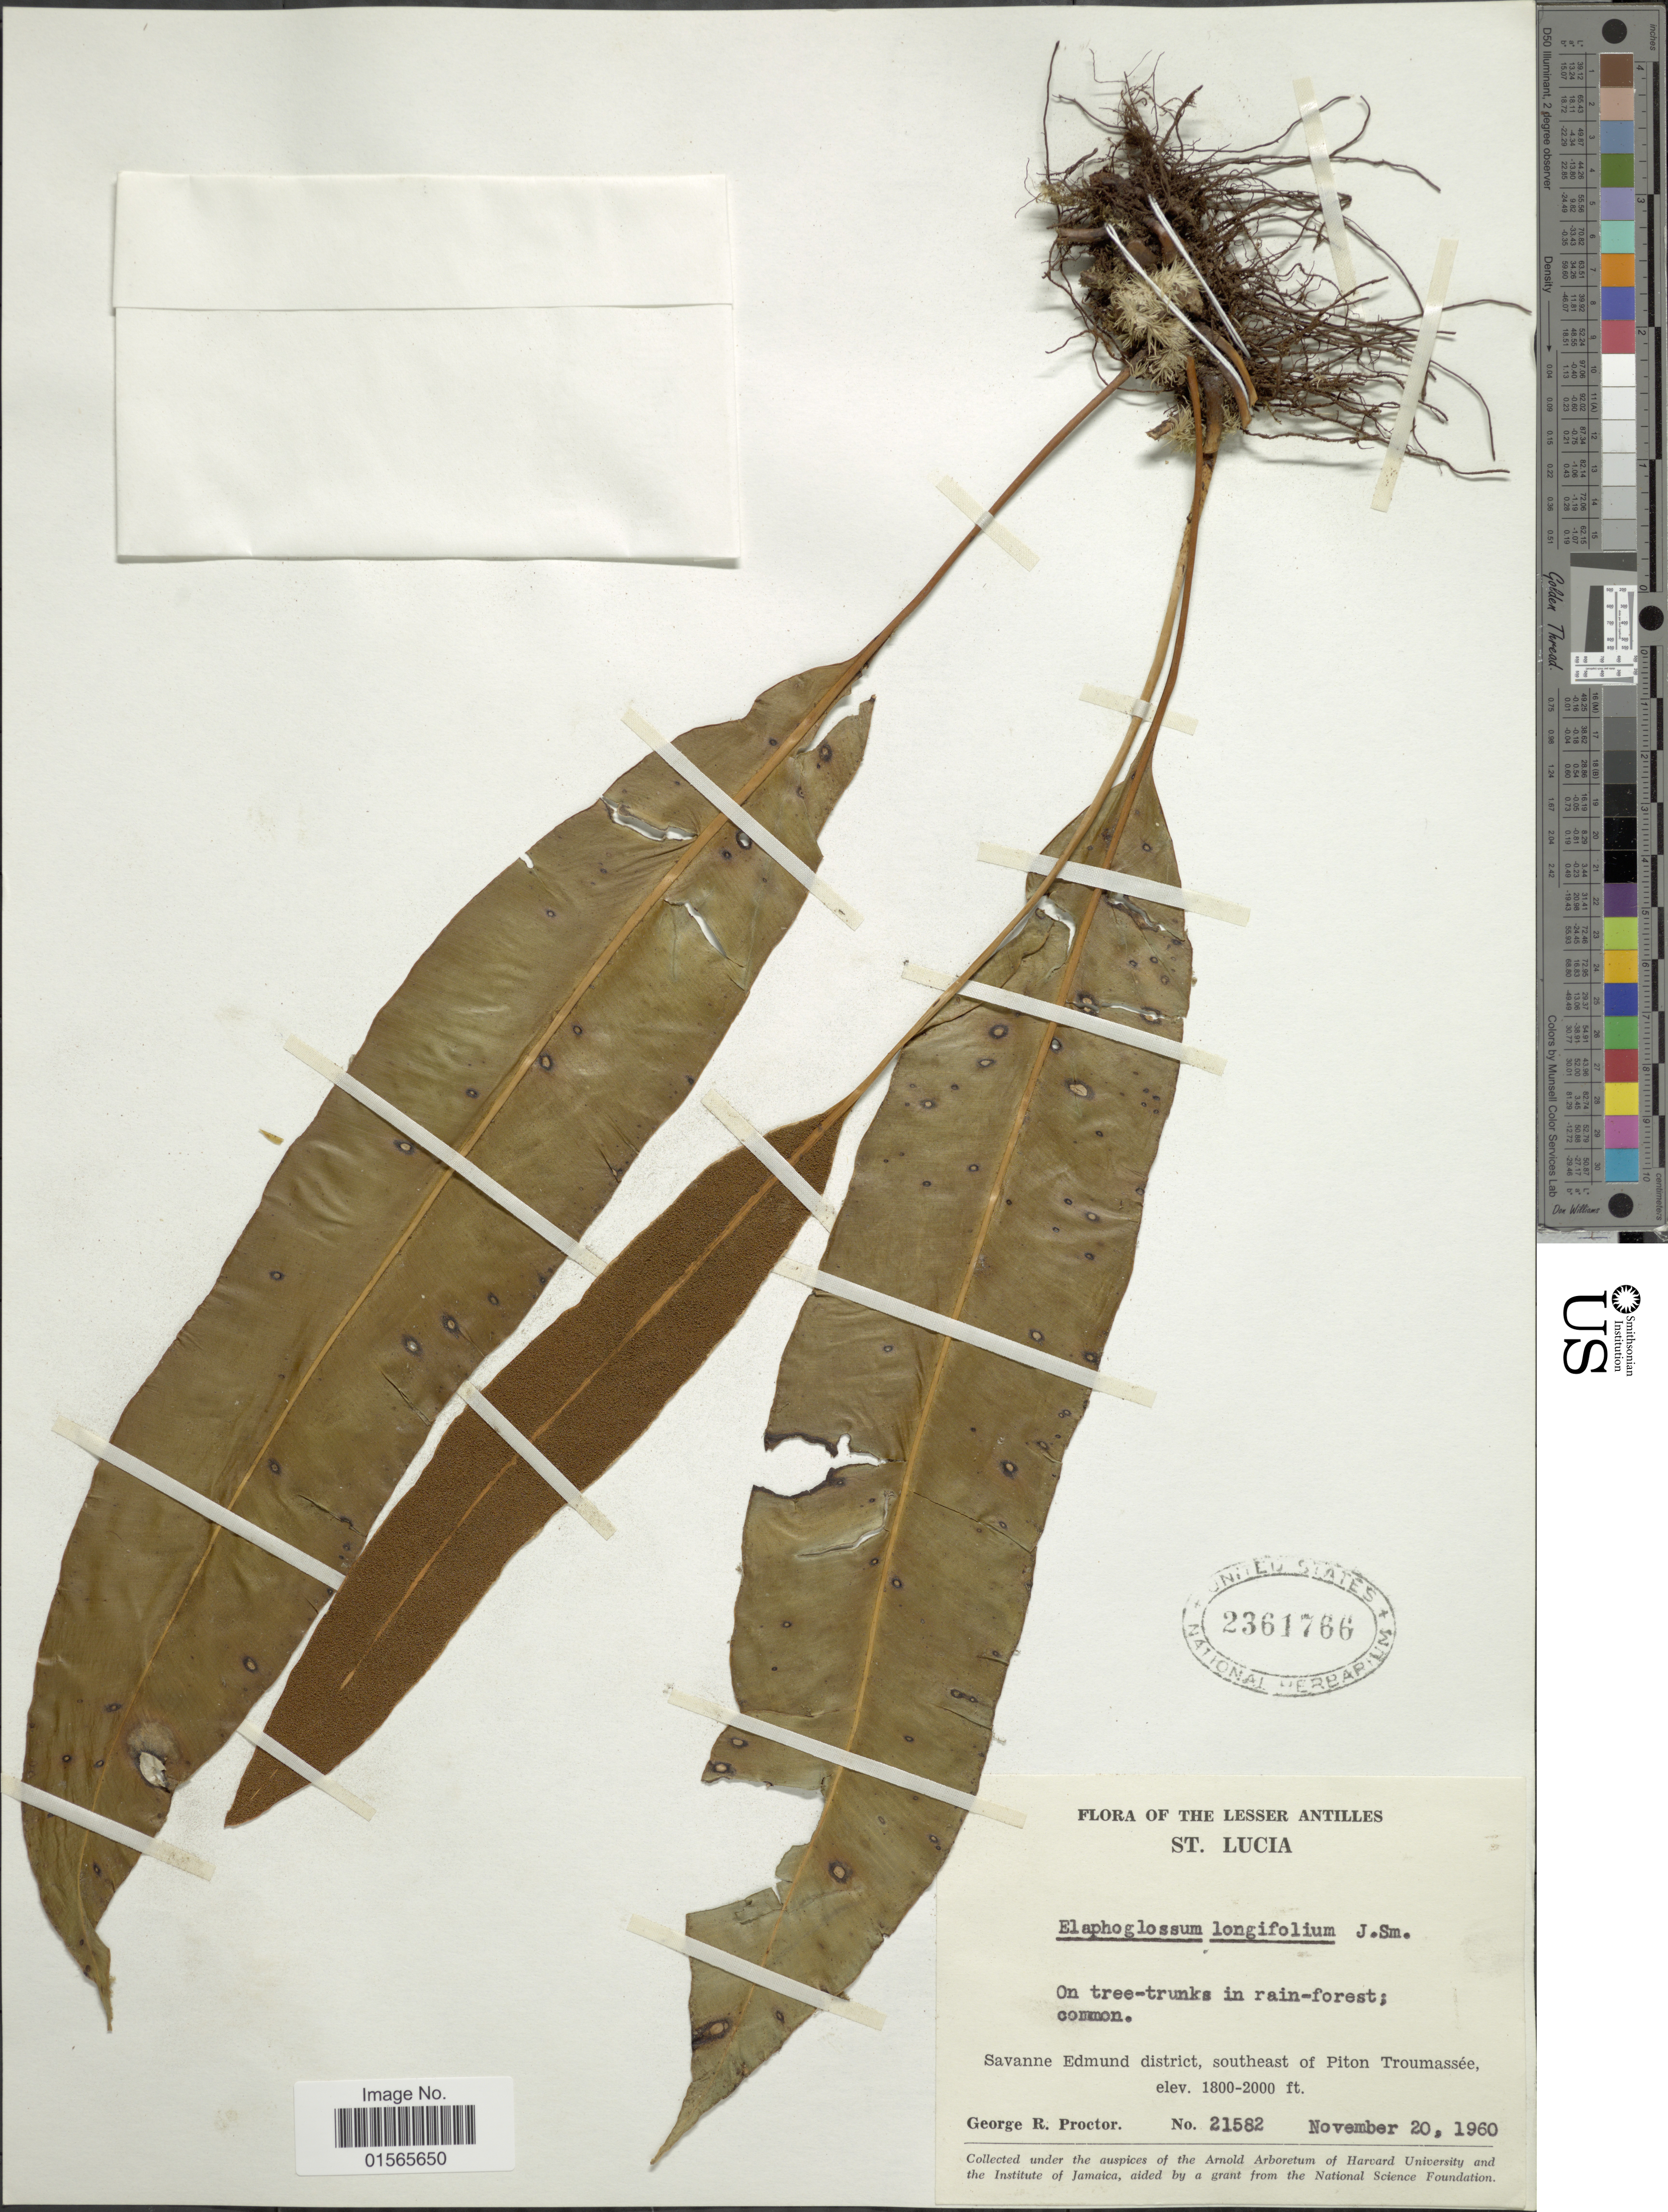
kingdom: Plantae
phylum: Tracheophyta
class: Polypodiopsida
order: Polypodiales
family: Dryopteridaceae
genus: Elaphoglossum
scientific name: Elaphoglossum longifolium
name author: J. Sm.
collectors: G. R. Proctor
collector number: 21582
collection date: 1960-11-20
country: St. Lucia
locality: The Lesser Antilles, Savanne Edmund district, southeast of Piton Troumassée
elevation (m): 549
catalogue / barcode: US 2361766